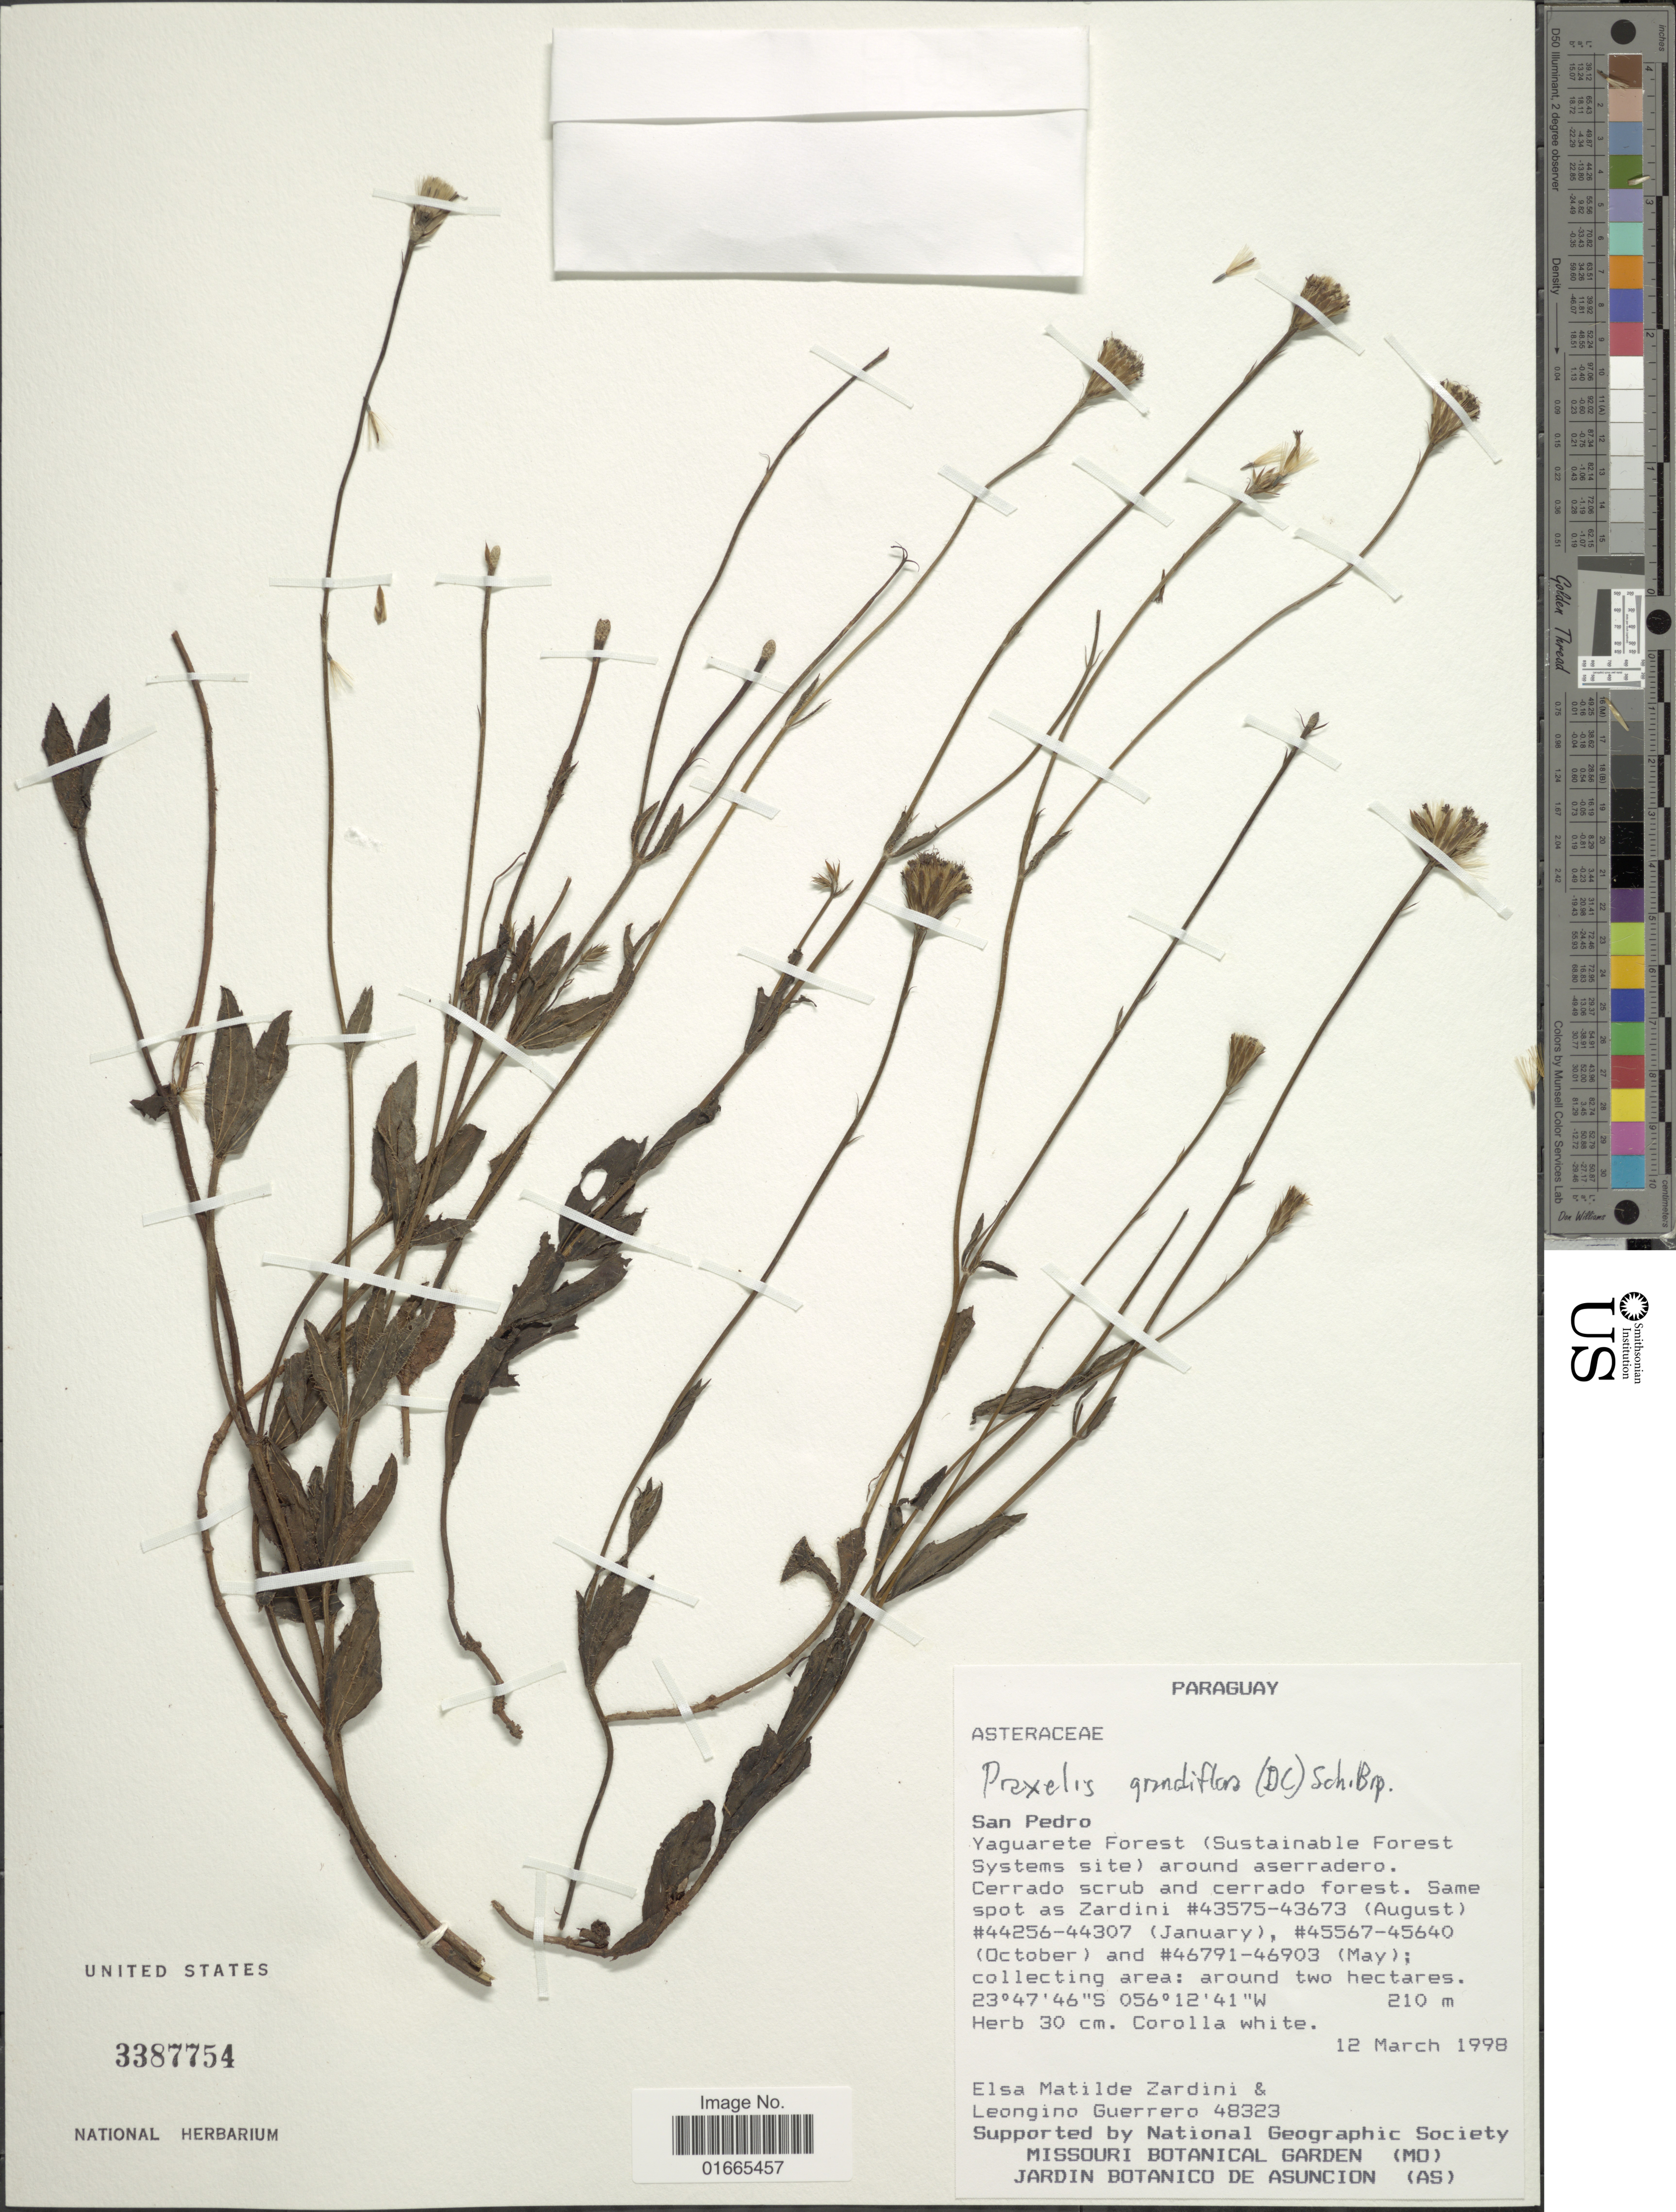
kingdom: Plantae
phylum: Tracheophyta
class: Magnoliopsida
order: Asterales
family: Asteraceae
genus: Praxelis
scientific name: Praxelis grandiflora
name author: (DC.) R.M. King & H. Rob.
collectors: E. M. Zardini & L. Guerrero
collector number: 48323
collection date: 1998-03-12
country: Paraguay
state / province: San Pedro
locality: Yaguareté Forest (Sustainable Forest Systems site): around aserradero. Cerrado scrub and cerrado forest.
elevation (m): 210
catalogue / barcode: US 3387754